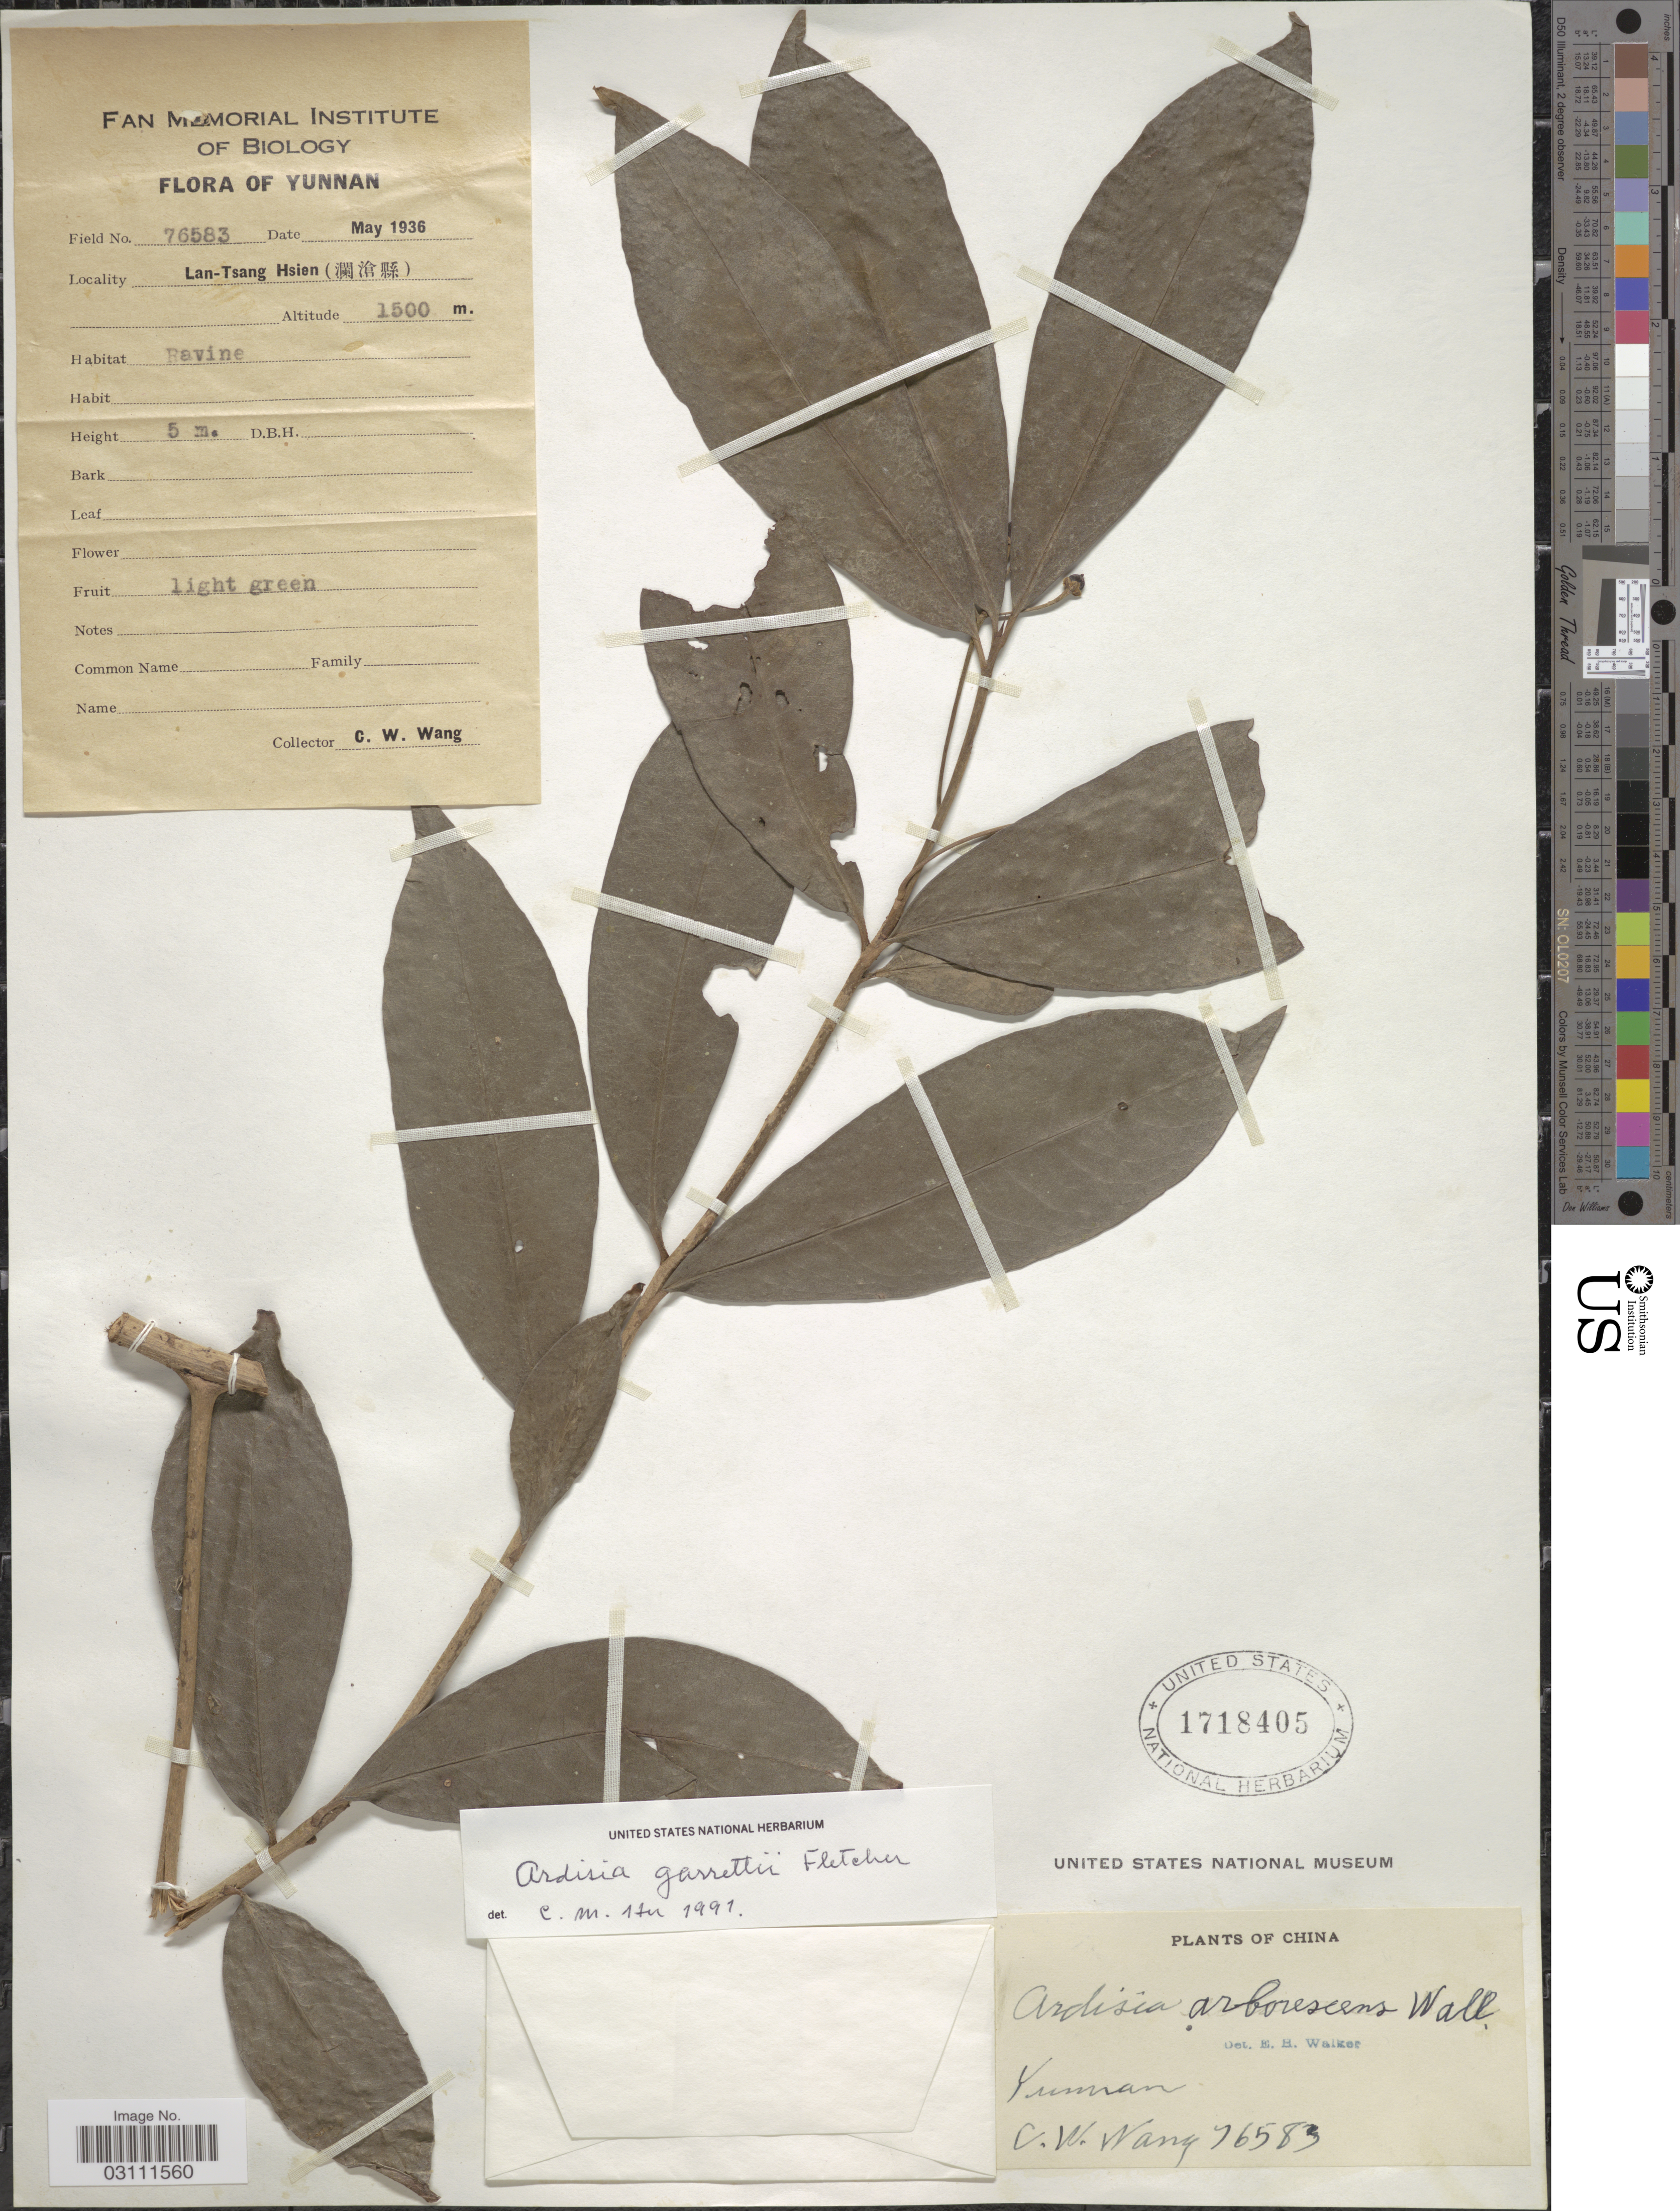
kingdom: Plantae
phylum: Tracheophyta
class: Magnoliopsida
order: Ericales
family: Primulaceae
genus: Ardisia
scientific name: Ardisia garrettii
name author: H.R. Fletcher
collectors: C. W. Wang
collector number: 76583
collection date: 1936-05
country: China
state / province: Yunnan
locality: Lan-Tsang Hsien.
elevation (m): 1500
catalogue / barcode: US 1718405